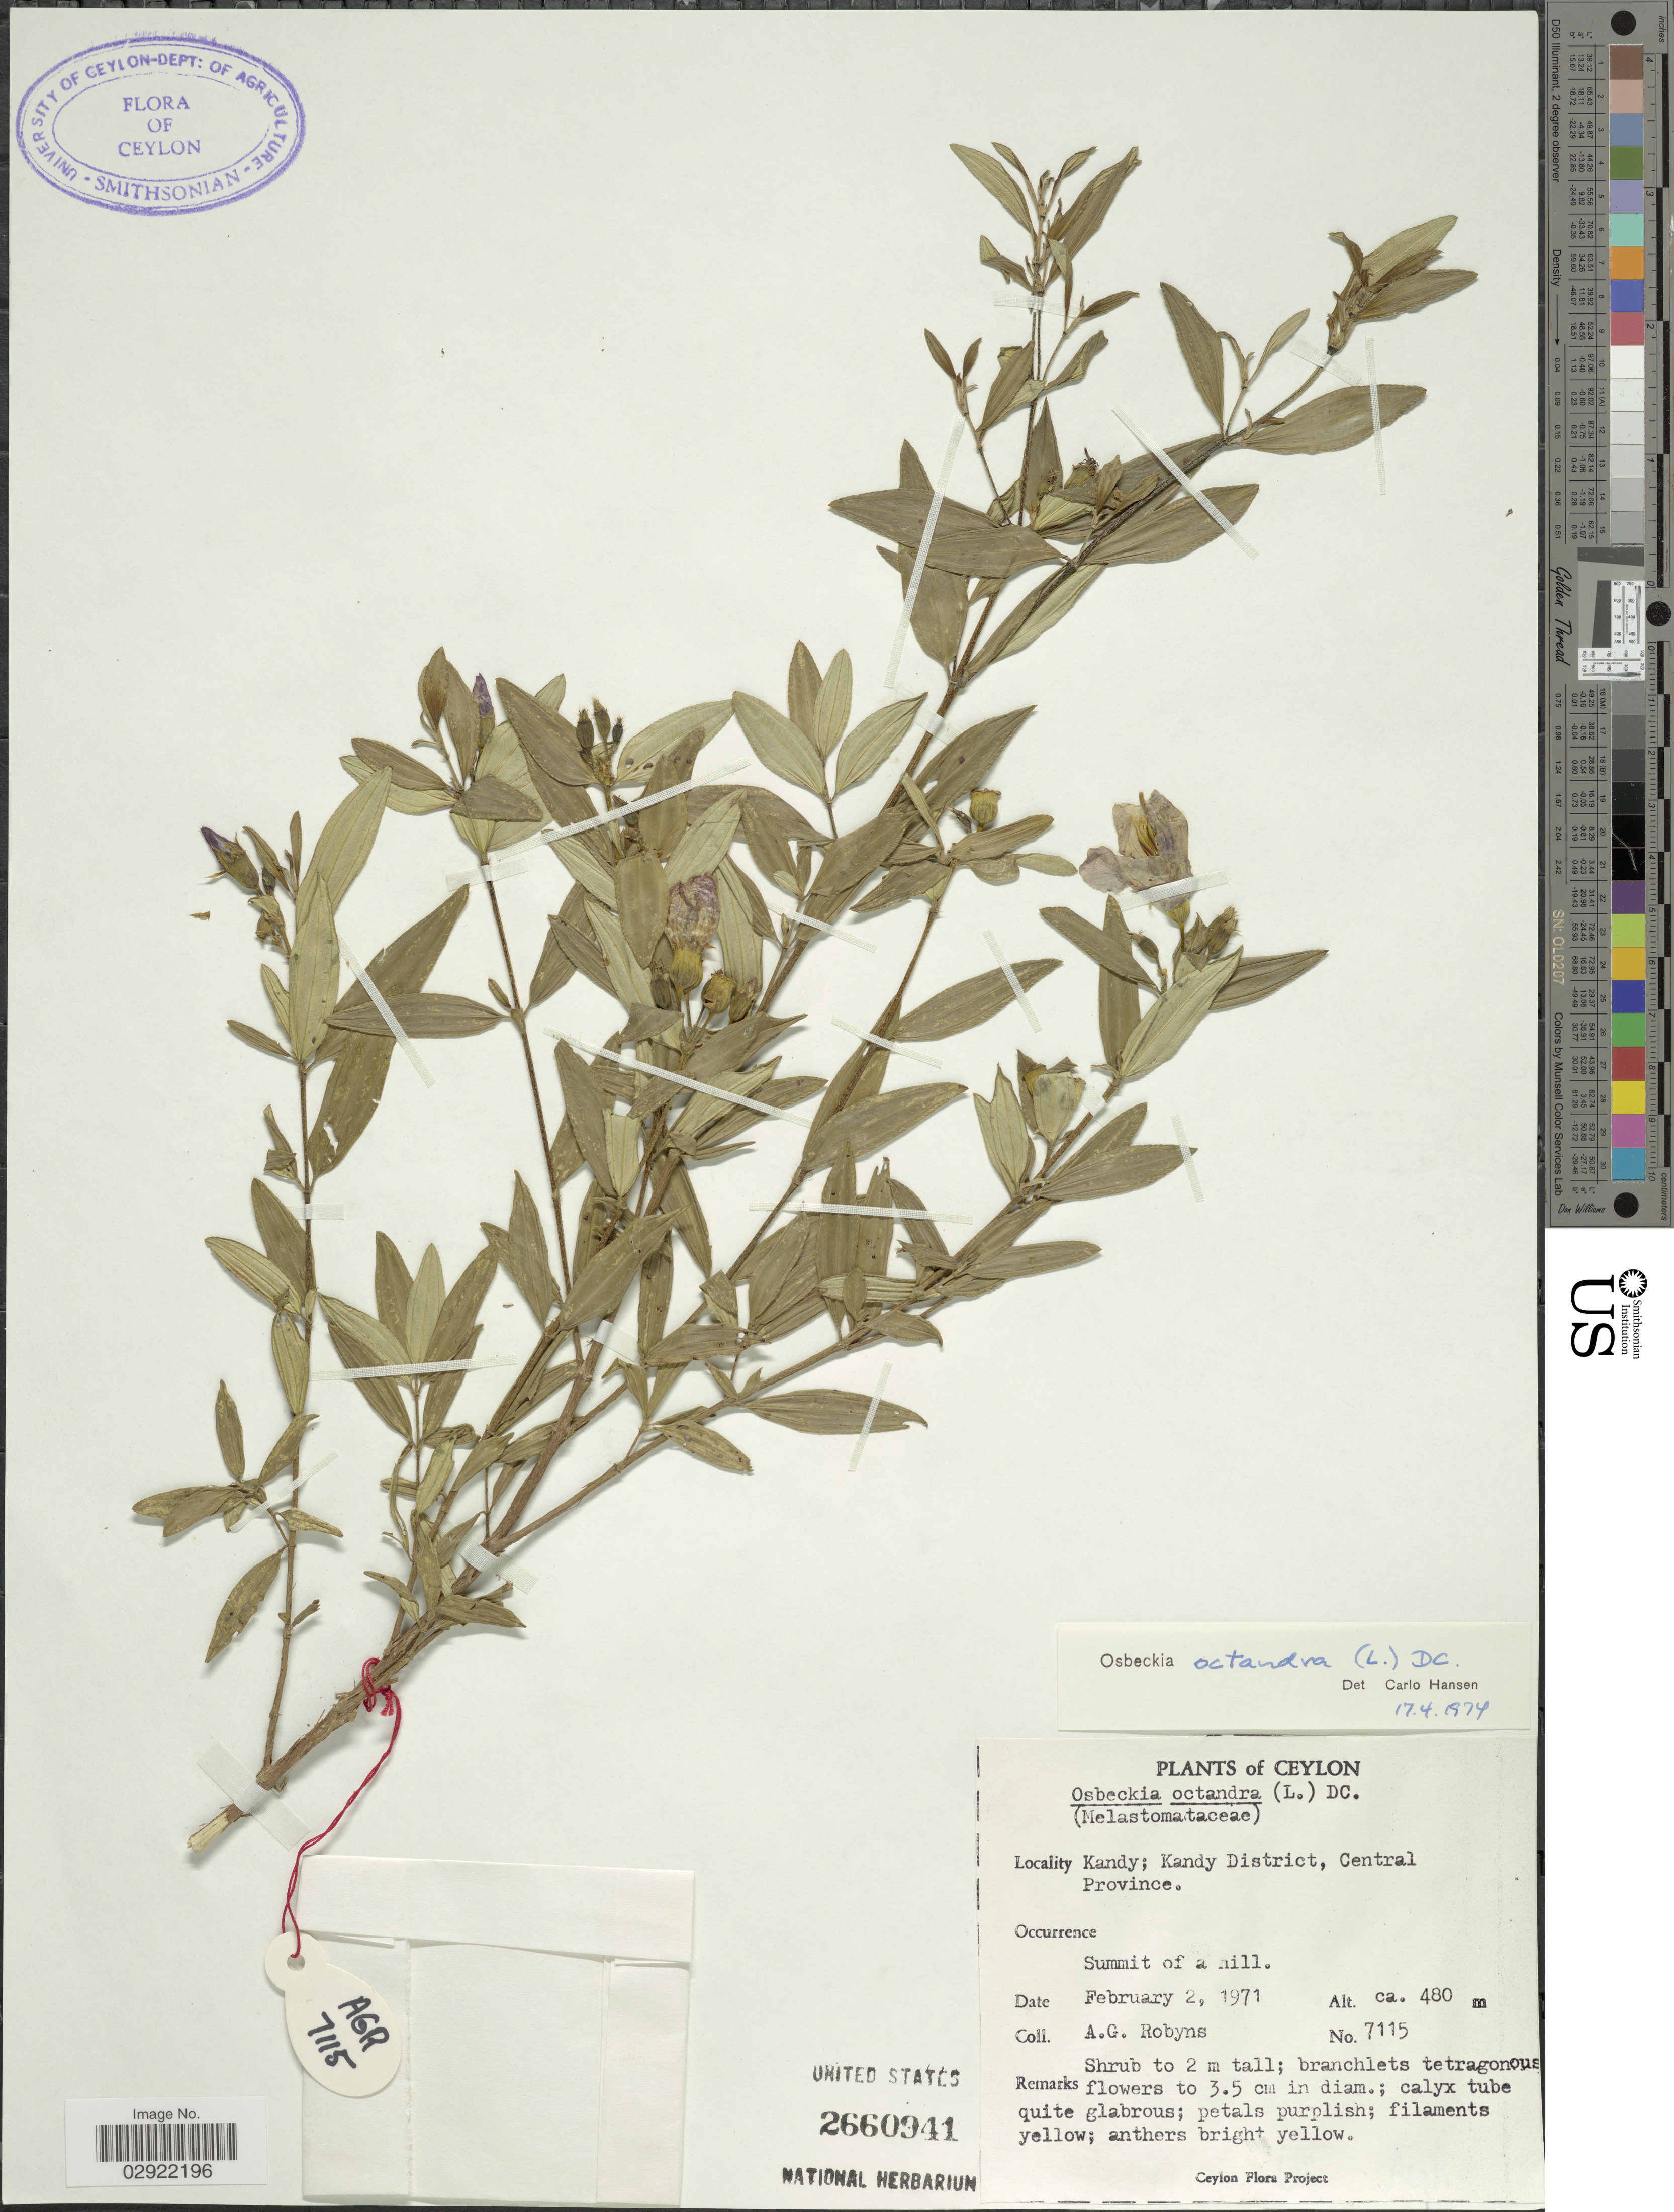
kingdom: Plantae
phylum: Tracheophyta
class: Magnoliopsida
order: Myrtales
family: Melastomataceae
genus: Osbeckia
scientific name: Osbeckia octandra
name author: DC.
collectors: A. Robyns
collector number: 7115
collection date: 1971-02-02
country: Sri Lanka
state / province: Central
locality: Ceylon. Kandy; Kandy District.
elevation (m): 480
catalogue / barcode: US 2660941